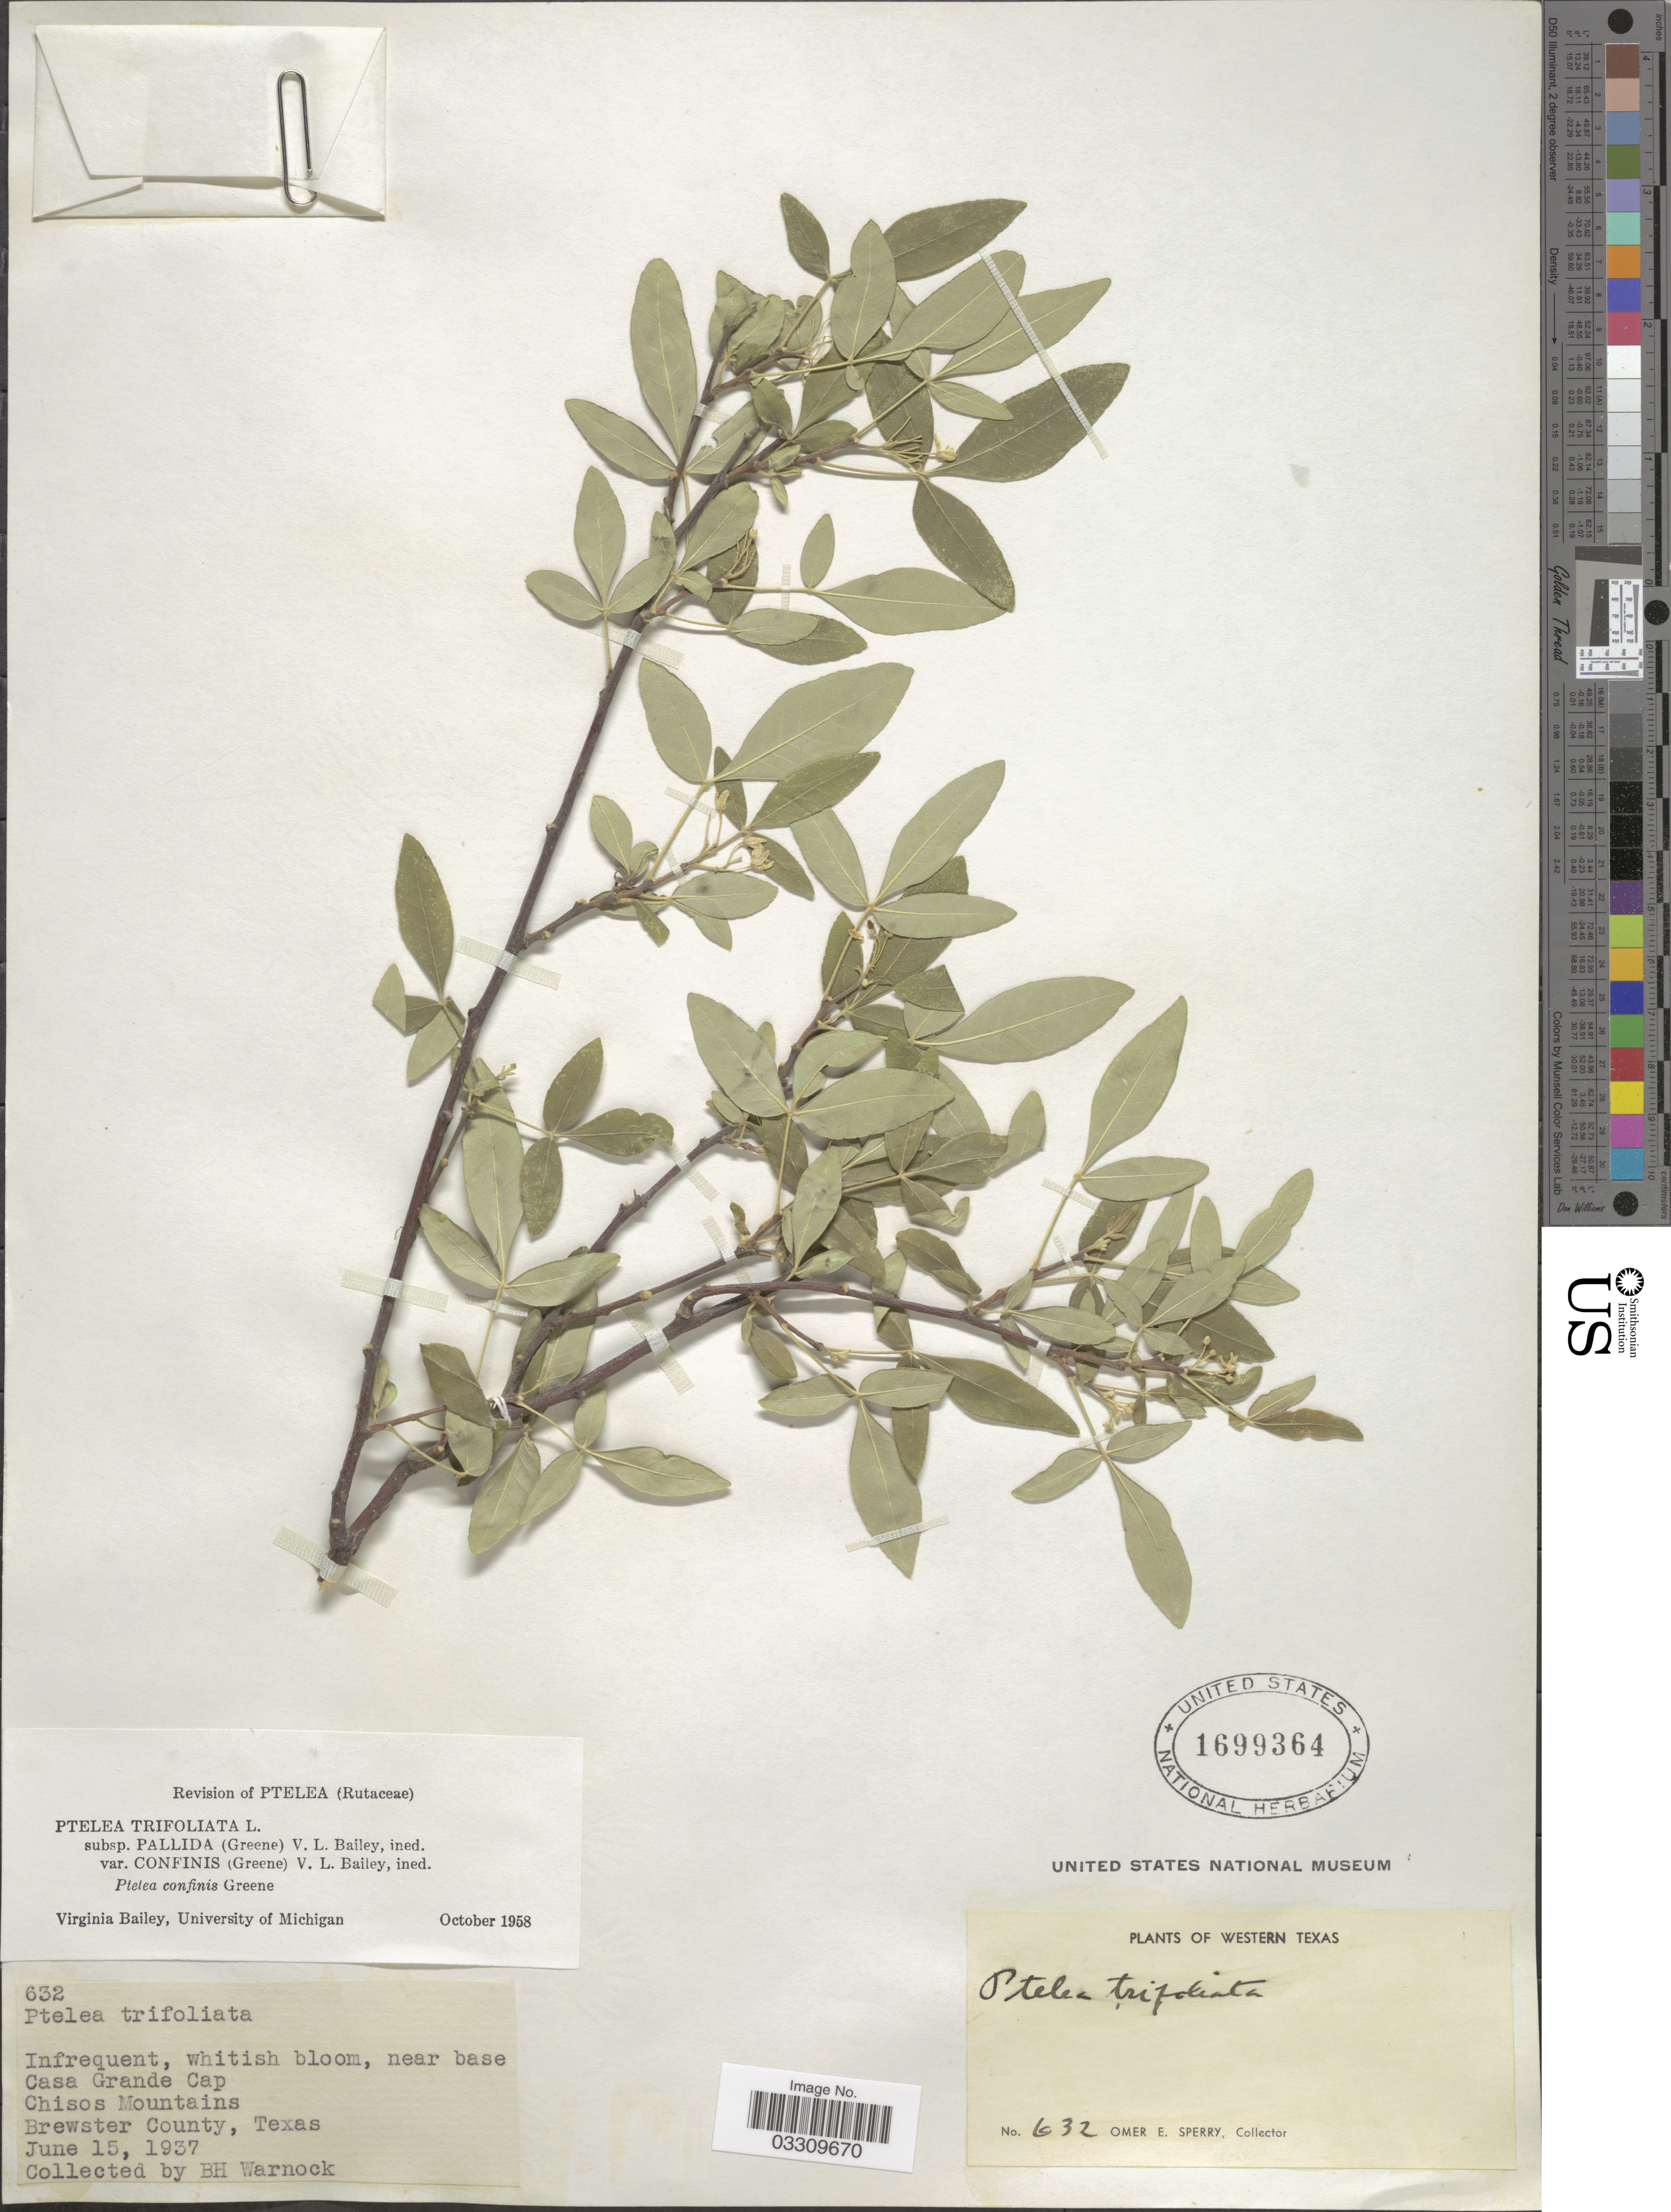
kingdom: Plantae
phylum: Tracheophyta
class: Magnoliopsida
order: Sapindales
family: Rutaceae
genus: Ptelea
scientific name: Ptelea trifoliata var. confinis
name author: (S.W. Greene) V. L. Bailey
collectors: B. H. Warnock & O. E. Sperry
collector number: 632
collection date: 1937-06-15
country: United States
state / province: Texas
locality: Western Texas, near base Casa Grande Cap, Chisos Mountains, Brewster County.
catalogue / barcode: US 1699364